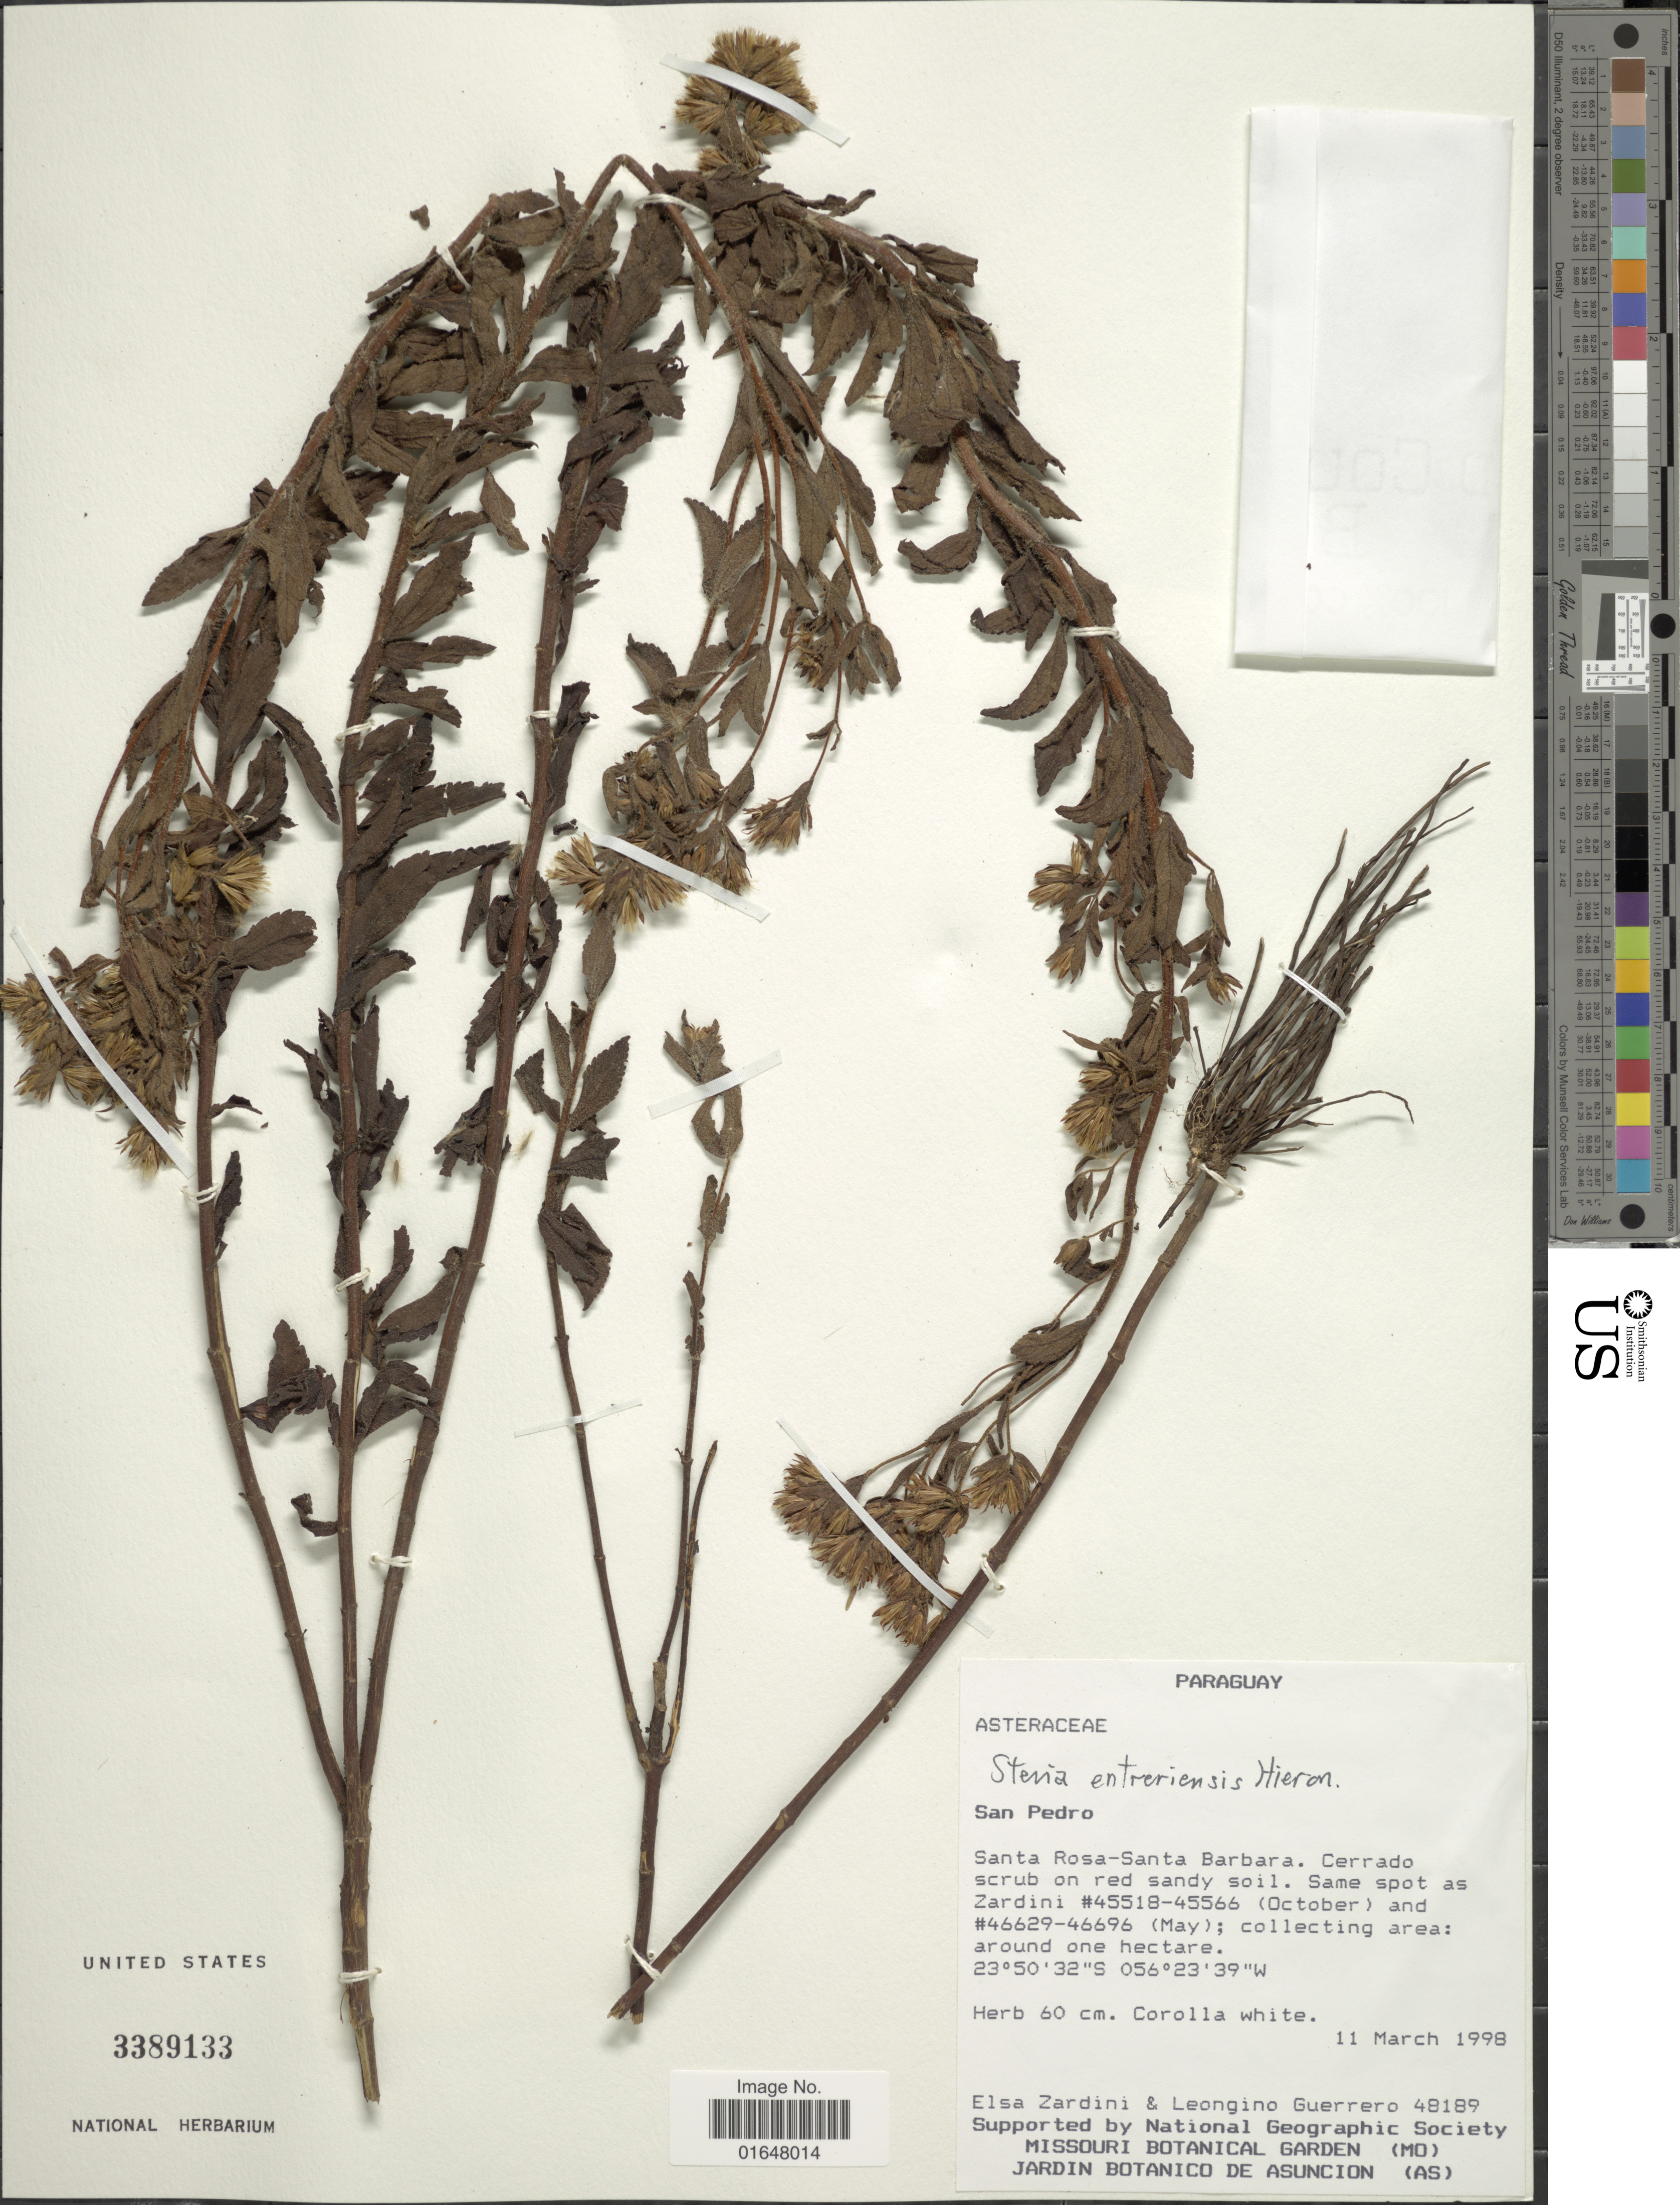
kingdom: Plantae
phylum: Tracheophyta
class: Magnoliopsida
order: Asterales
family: Asteraceae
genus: Stevia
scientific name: Stevia entreriensis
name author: Hieron.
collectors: E. M. Zardini & L. Guerrero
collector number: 48189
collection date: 1998-03-11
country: Paraguay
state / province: San Pedro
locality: Santa Rosa-Santa Barbara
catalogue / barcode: US 3389133